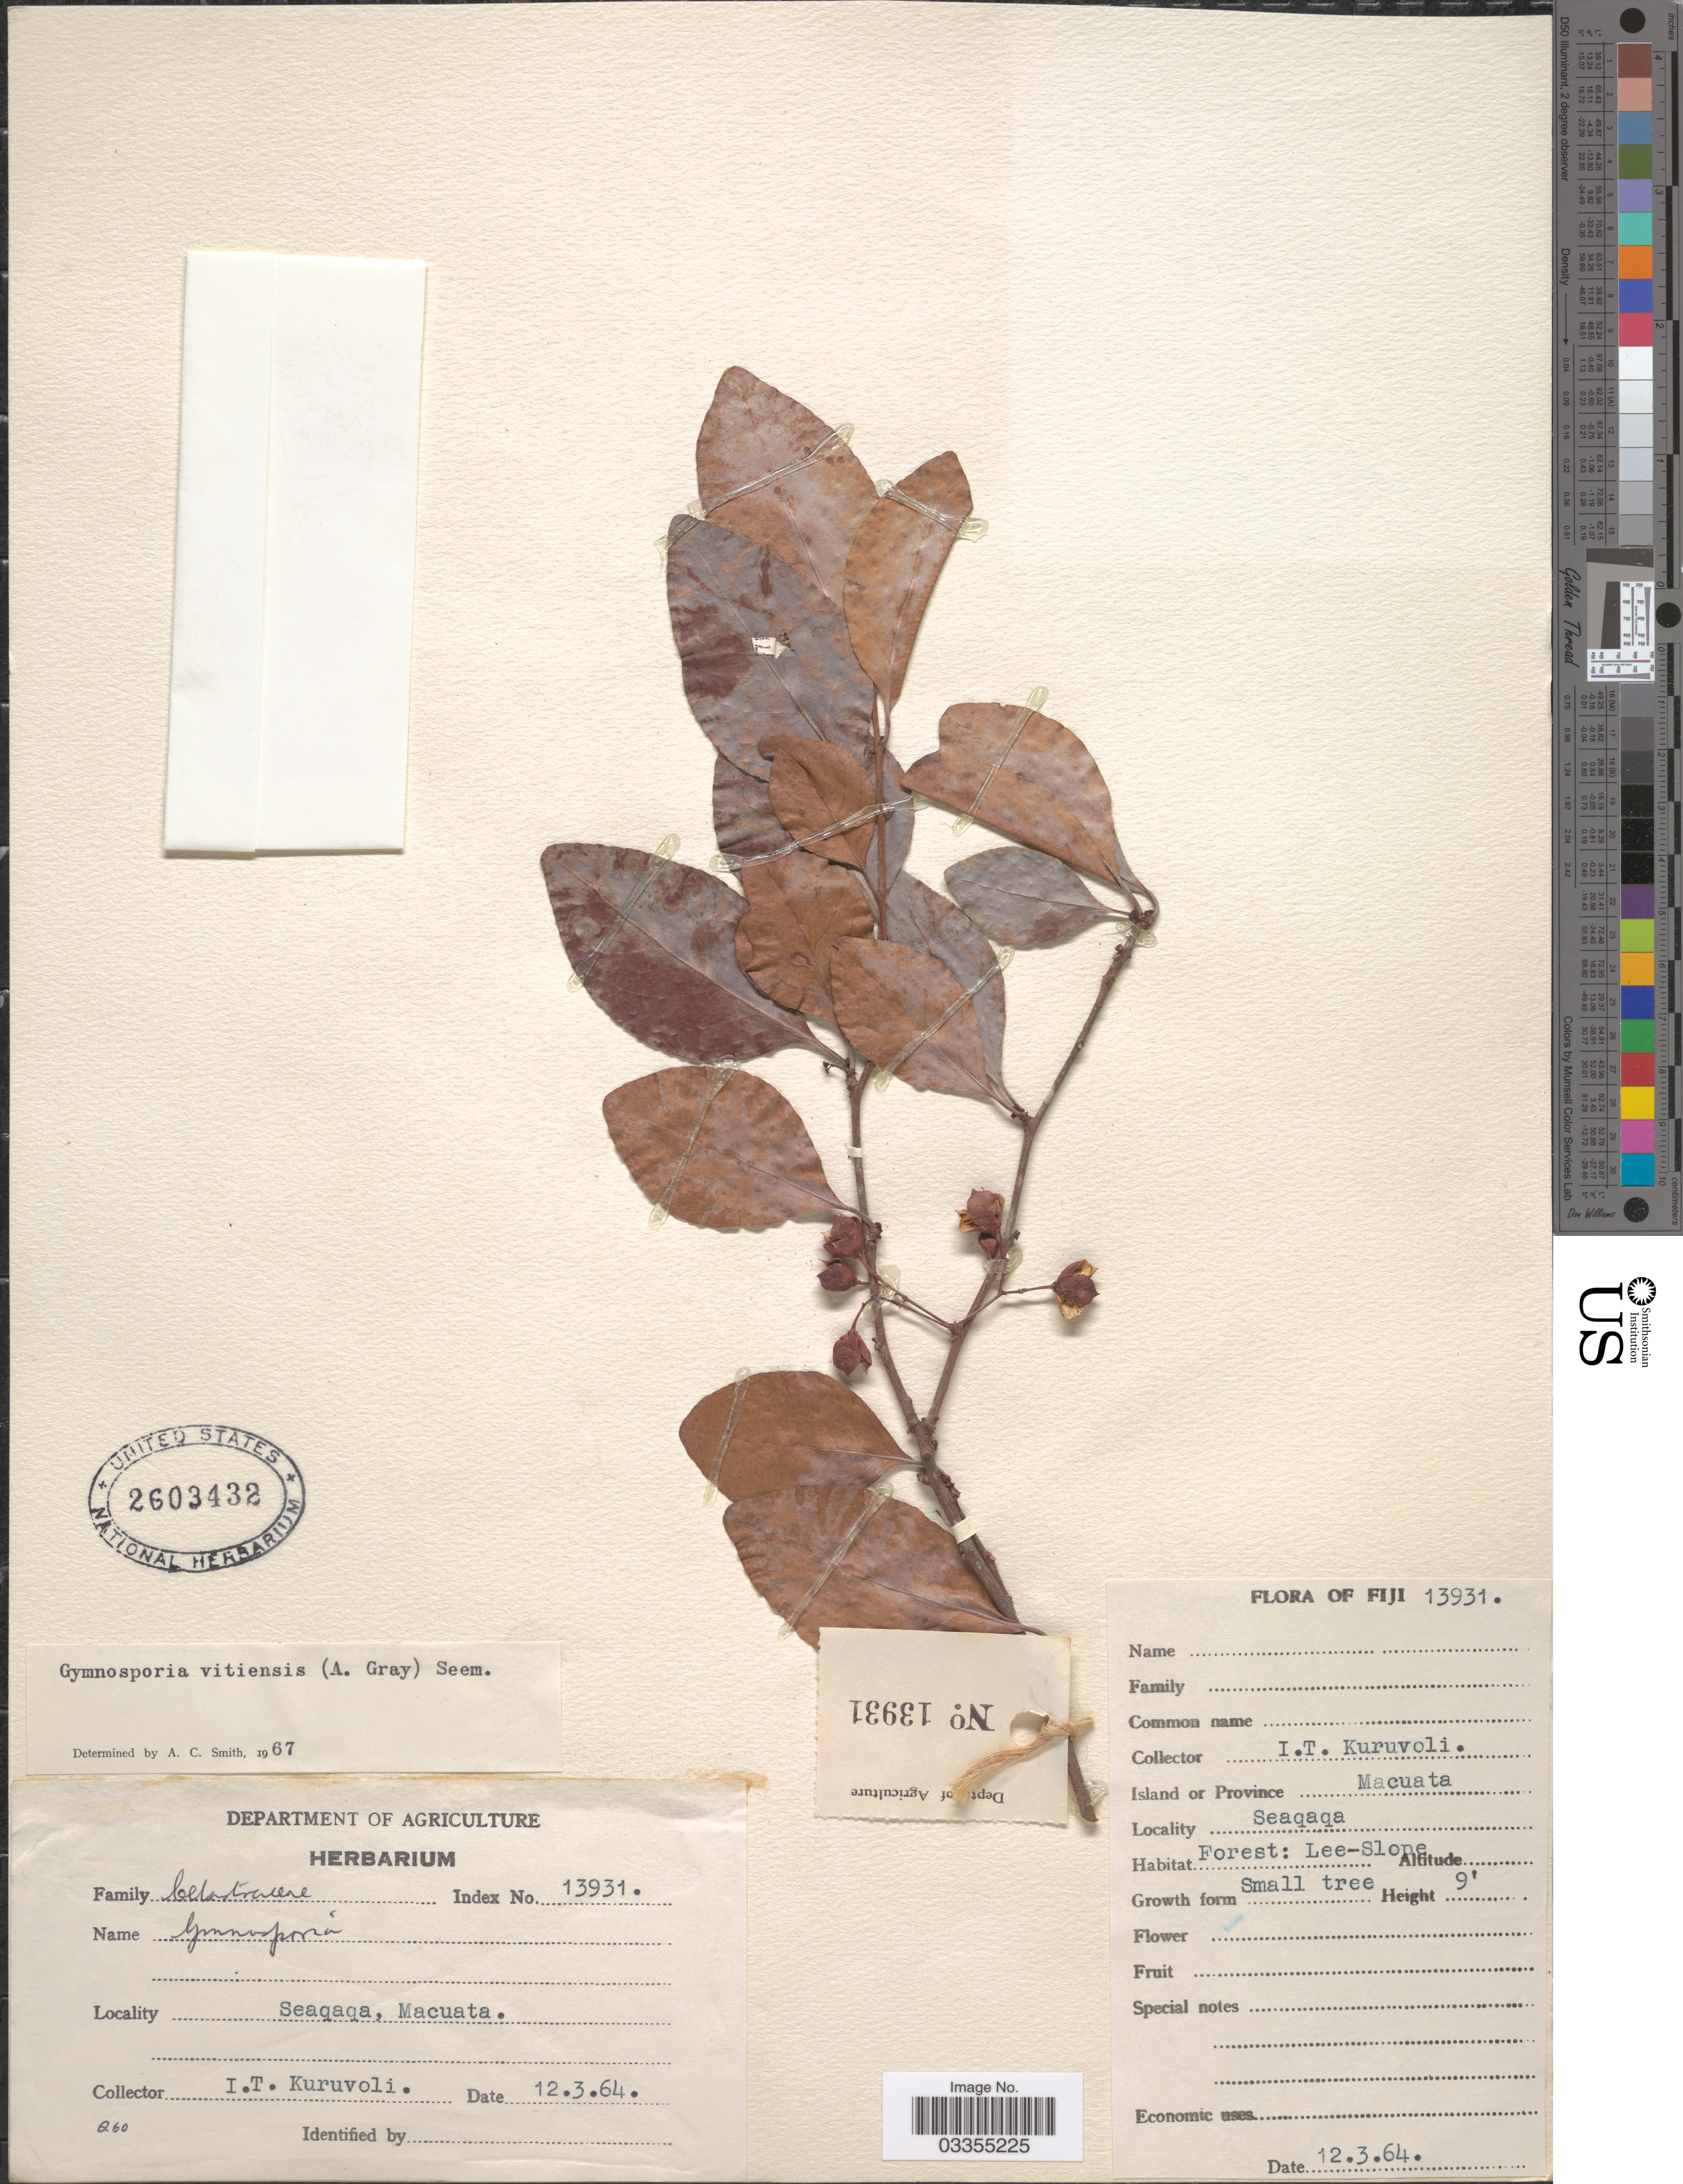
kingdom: Plantae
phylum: Tracheophyta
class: Magnoliopsida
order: Celastrales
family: Celastraceae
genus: Gymnosporia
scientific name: Gymnosporia vitiensis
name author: Seem.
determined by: Wagner, W. L., (BOT), Smithsonian Institution - National Museum of Natural History (UNITED STATES)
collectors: I. Kuruvoli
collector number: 13931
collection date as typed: Transcribed d/m/y: 12/6/64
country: Fiji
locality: Seaqaqa, Macuata.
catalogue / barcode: US 2603432